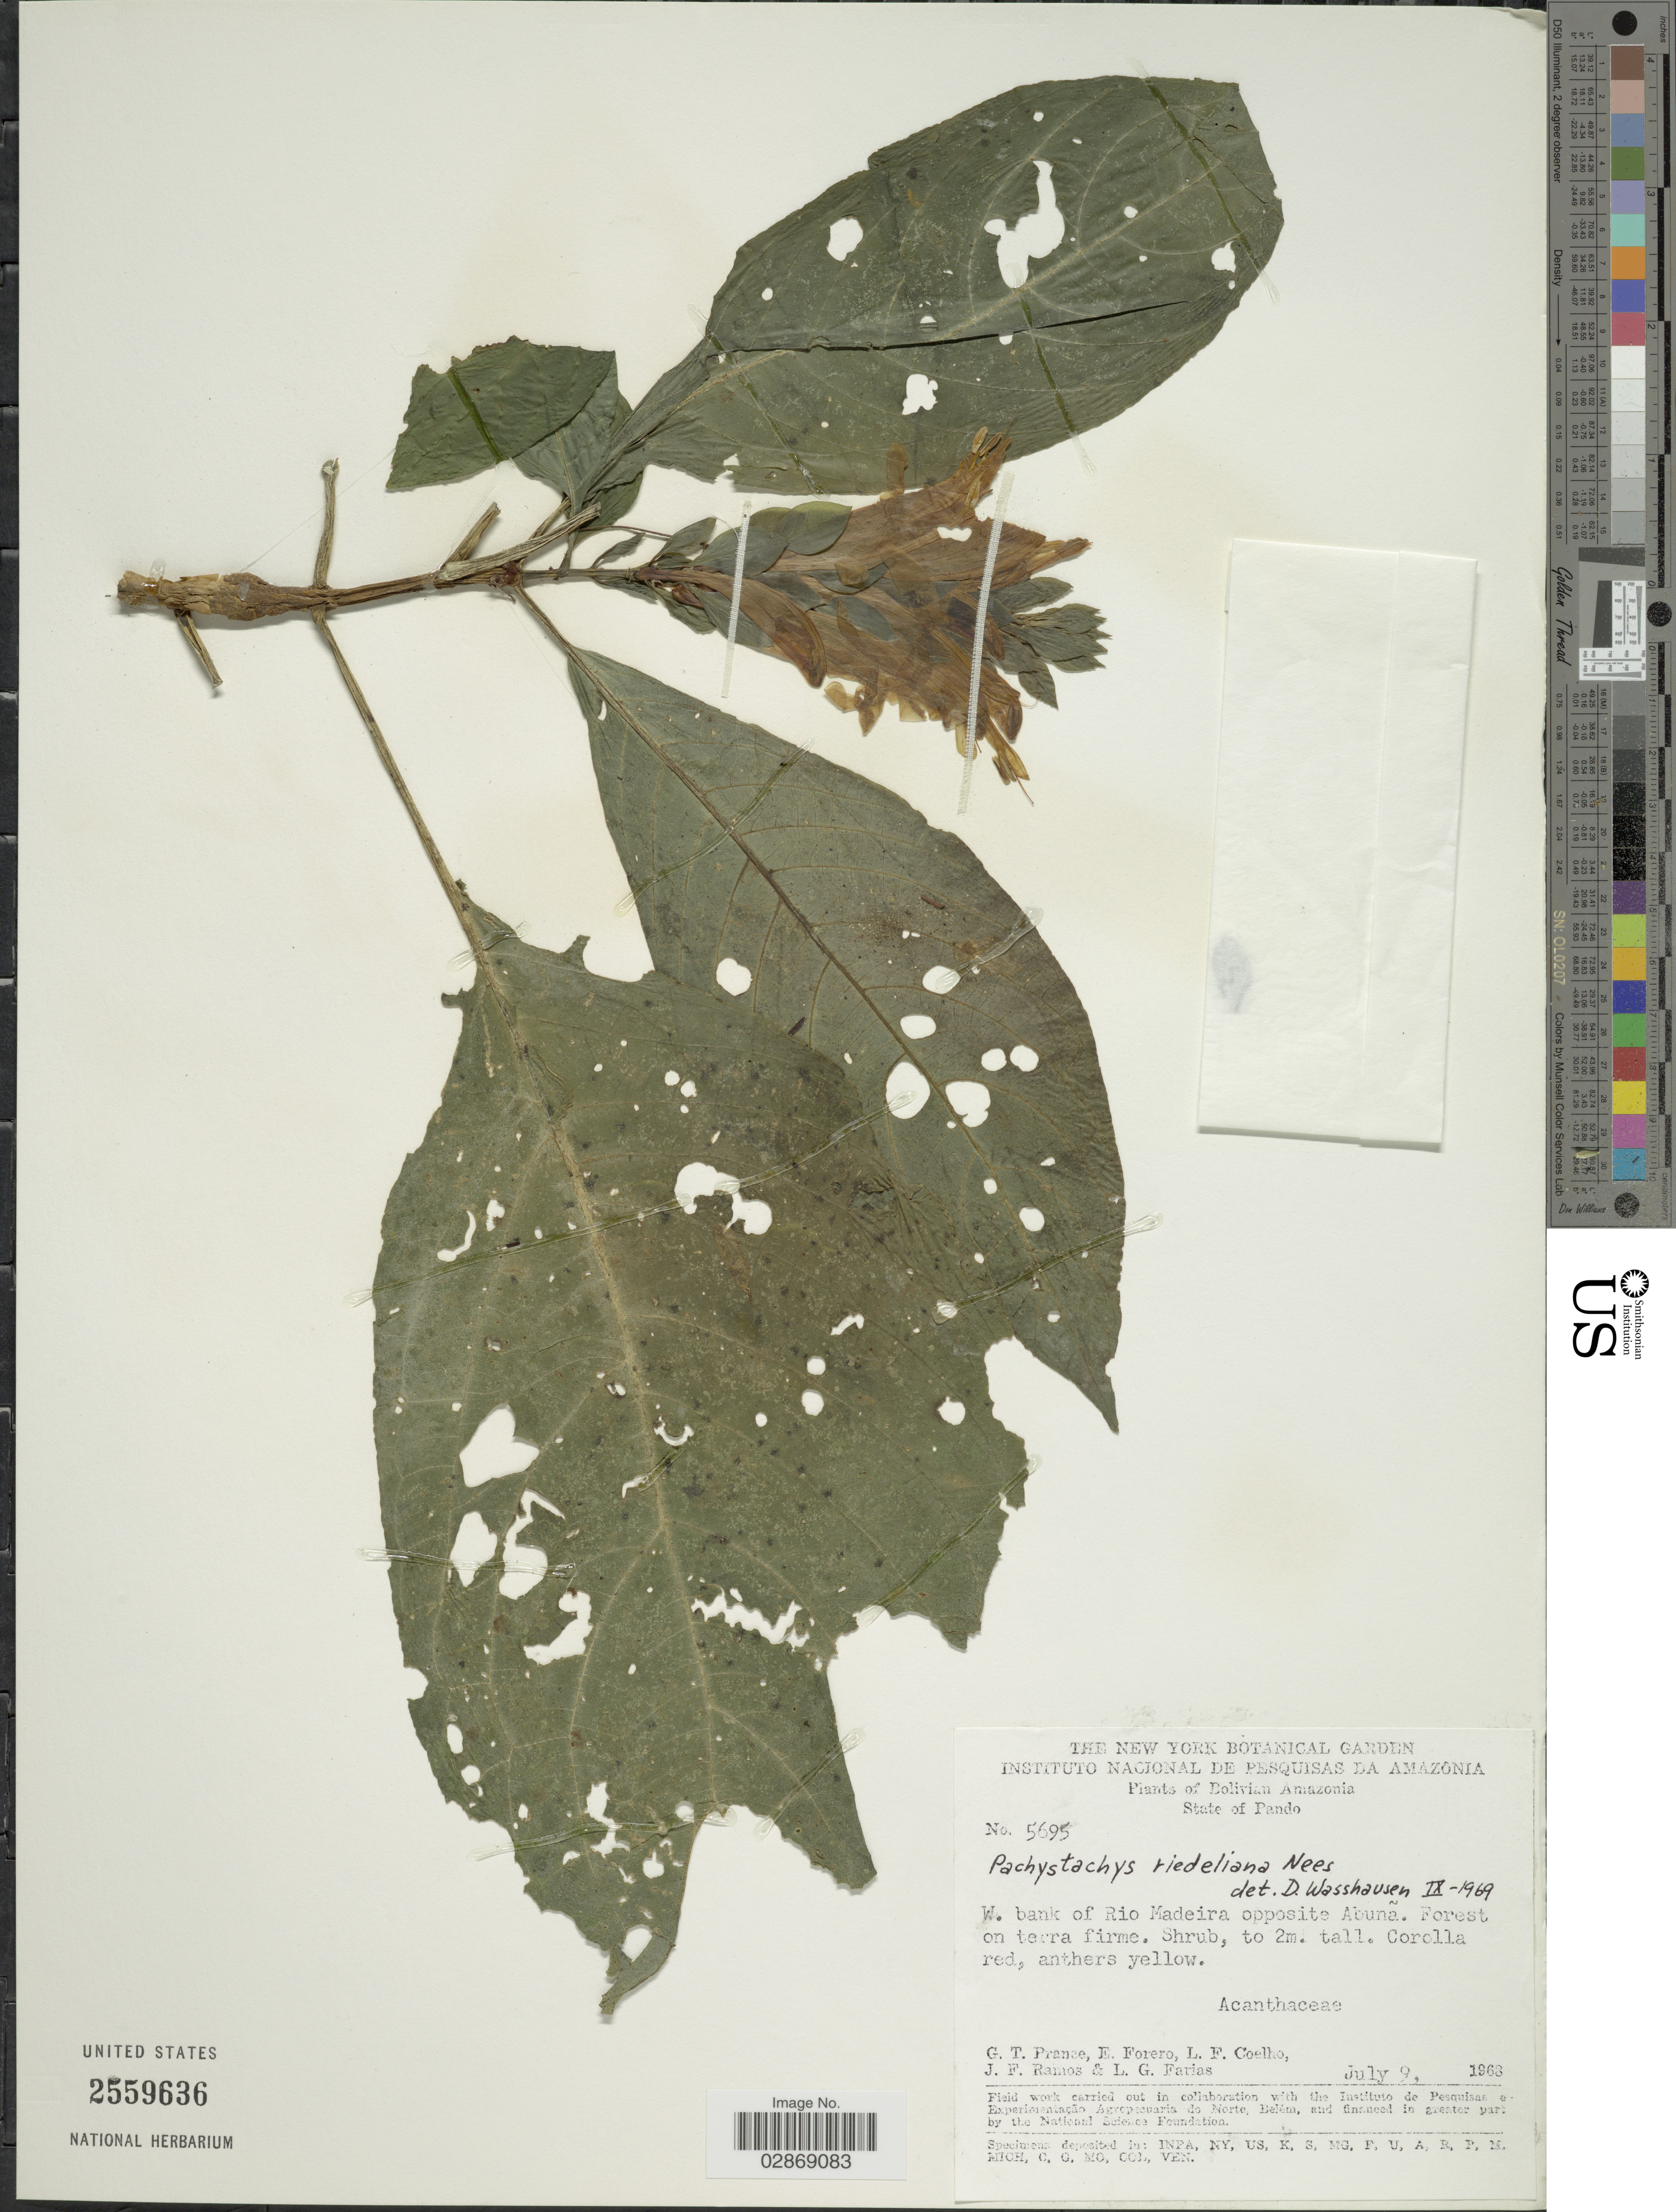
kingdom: Plantae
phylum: Tracheophyta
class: Magnoliopsida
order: Lamiales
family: Acanthaceae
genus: Pachystachys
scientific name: Pachystachys spicata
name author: (Ruiz & Pav.) Wassh.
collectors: G. T. Prance, E. Forero, L. F. Coelho, J. F. Ramos & L. G. Farias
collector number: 5695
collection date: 1968-07-09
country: Bolivia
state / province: Pando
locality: Bolivian Amazonia. W. bank of Rio Madeira opposite Abuña.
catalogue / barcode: US 2559636